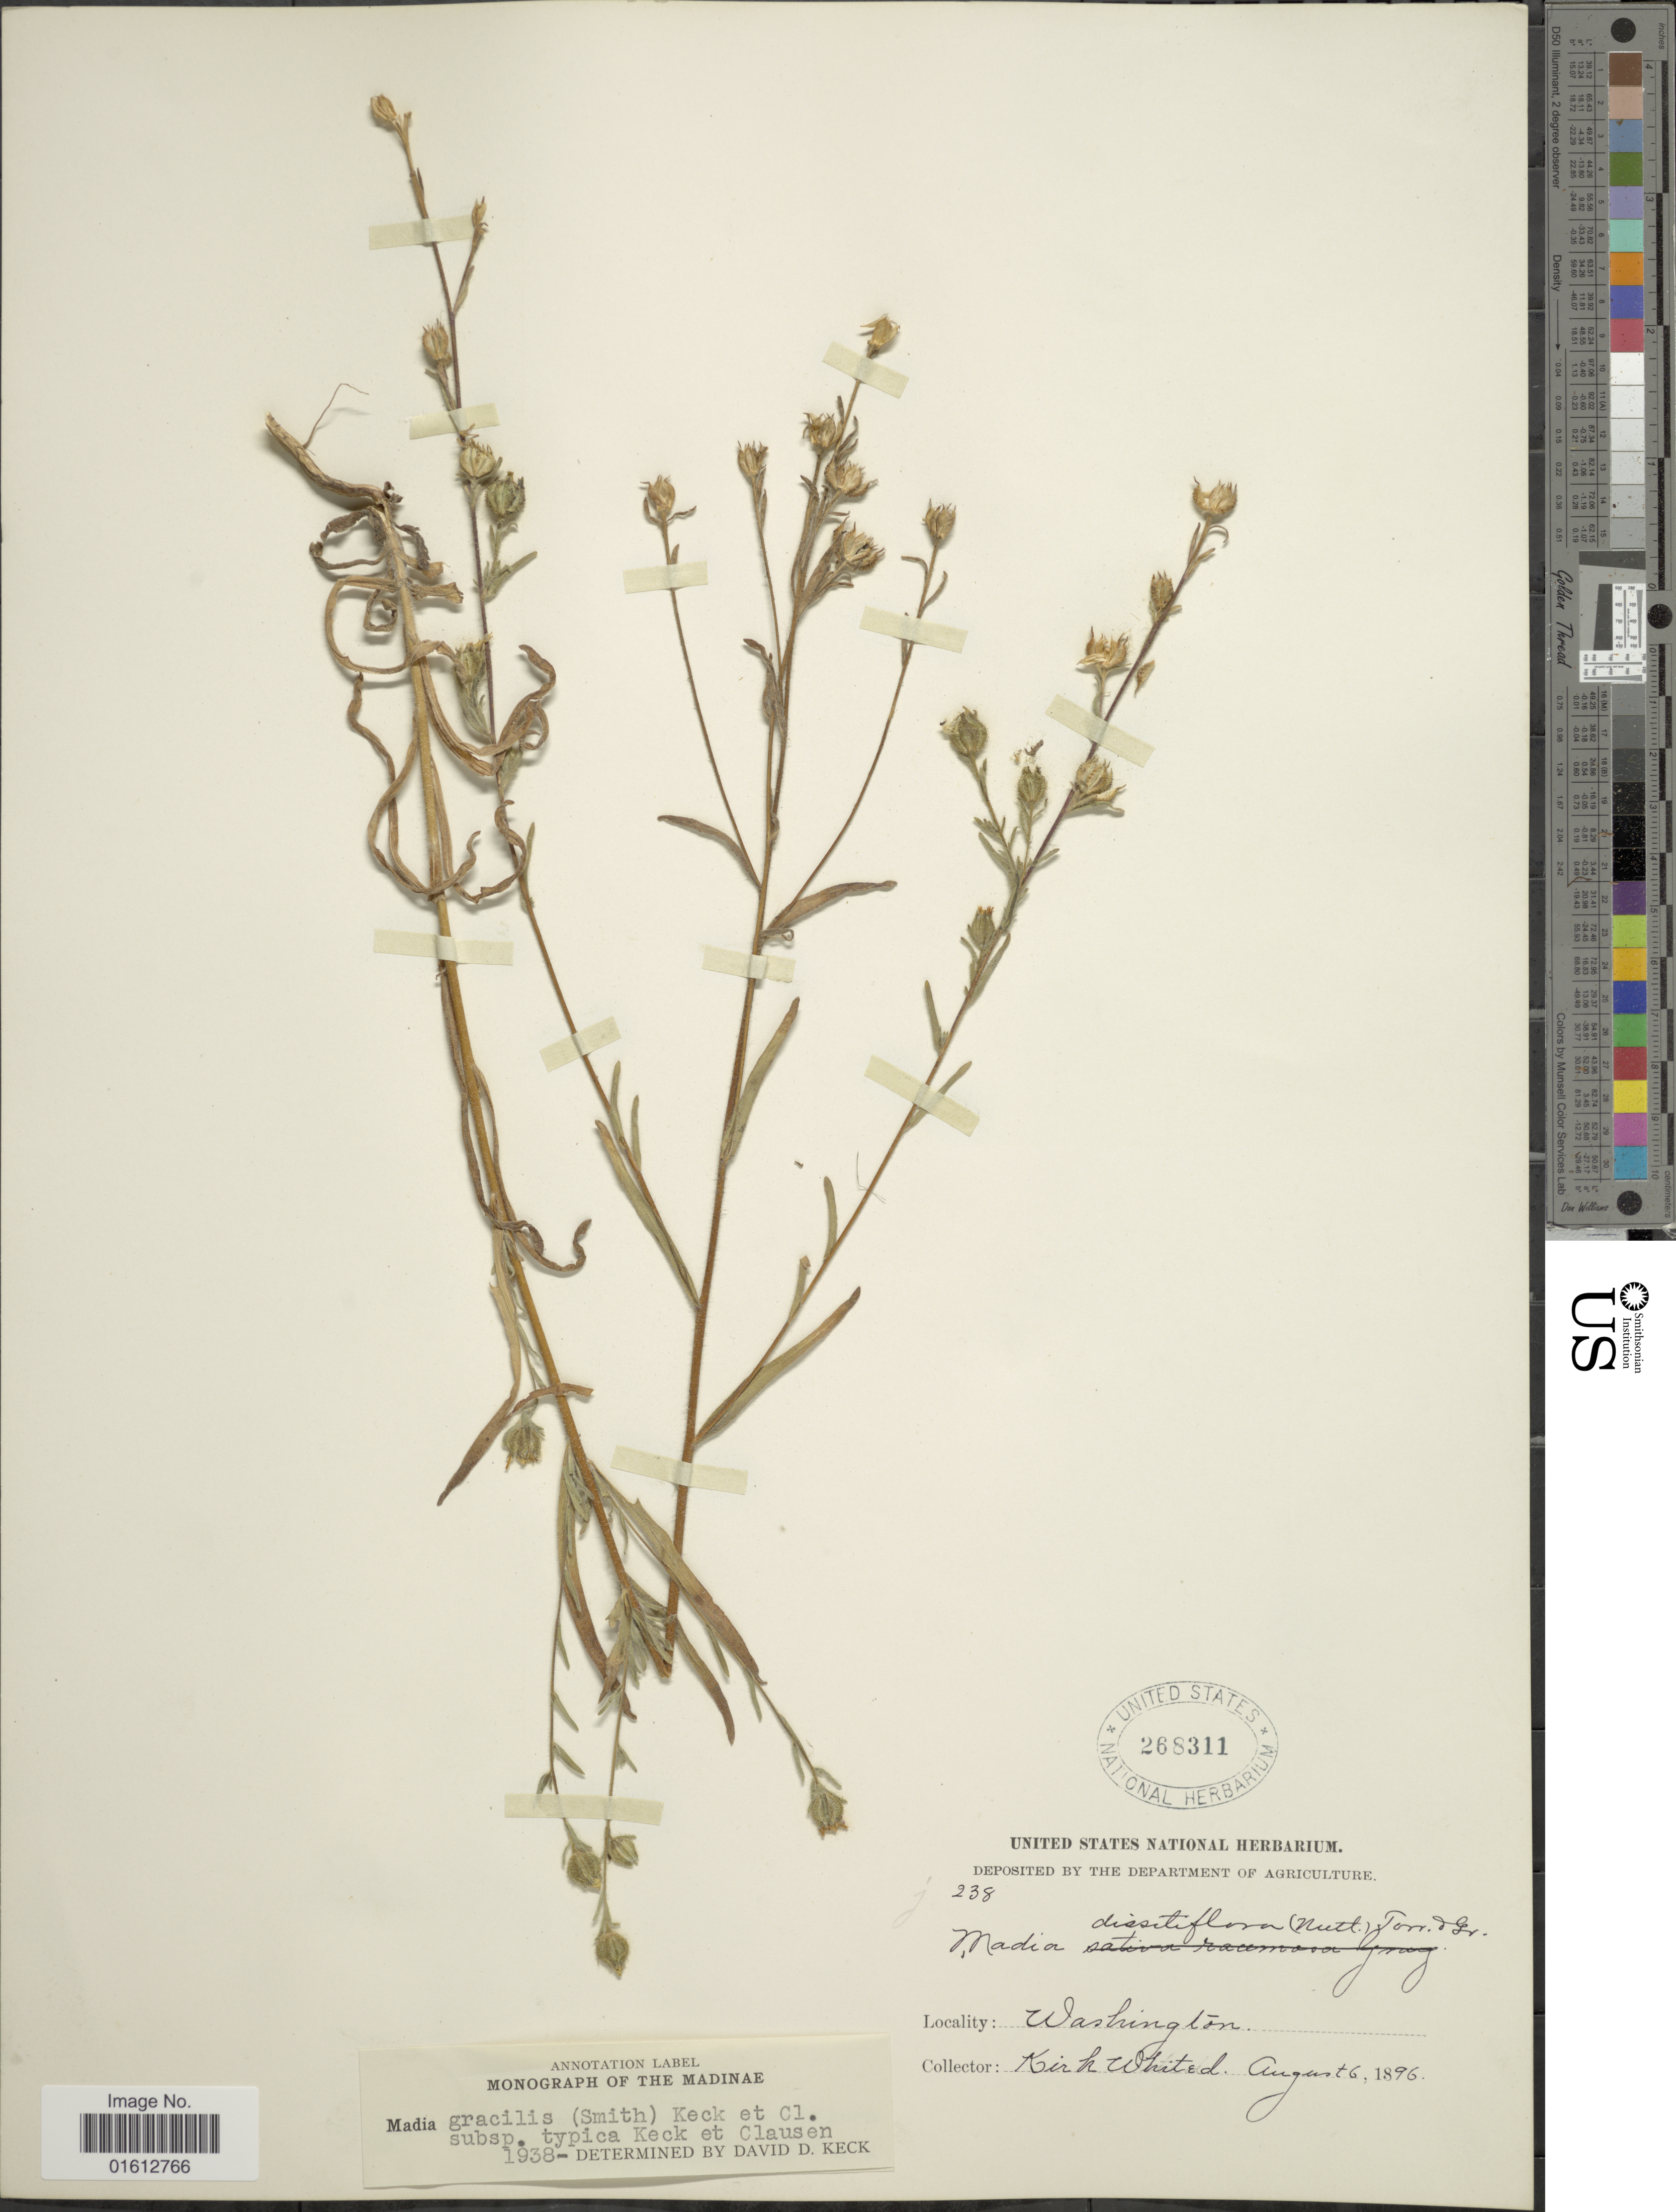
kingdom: Plantae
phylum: Tracheophyta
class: Magnoliopsida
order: Asterales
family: Asteraceae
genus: Madia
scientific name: Madia gracilis subsp. gracilis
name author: (Sm.) D.D. Keck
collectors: K. Whited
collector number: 238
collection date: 1896-08-06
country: United States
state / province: Washington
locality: Washington.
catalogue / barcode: US 268311